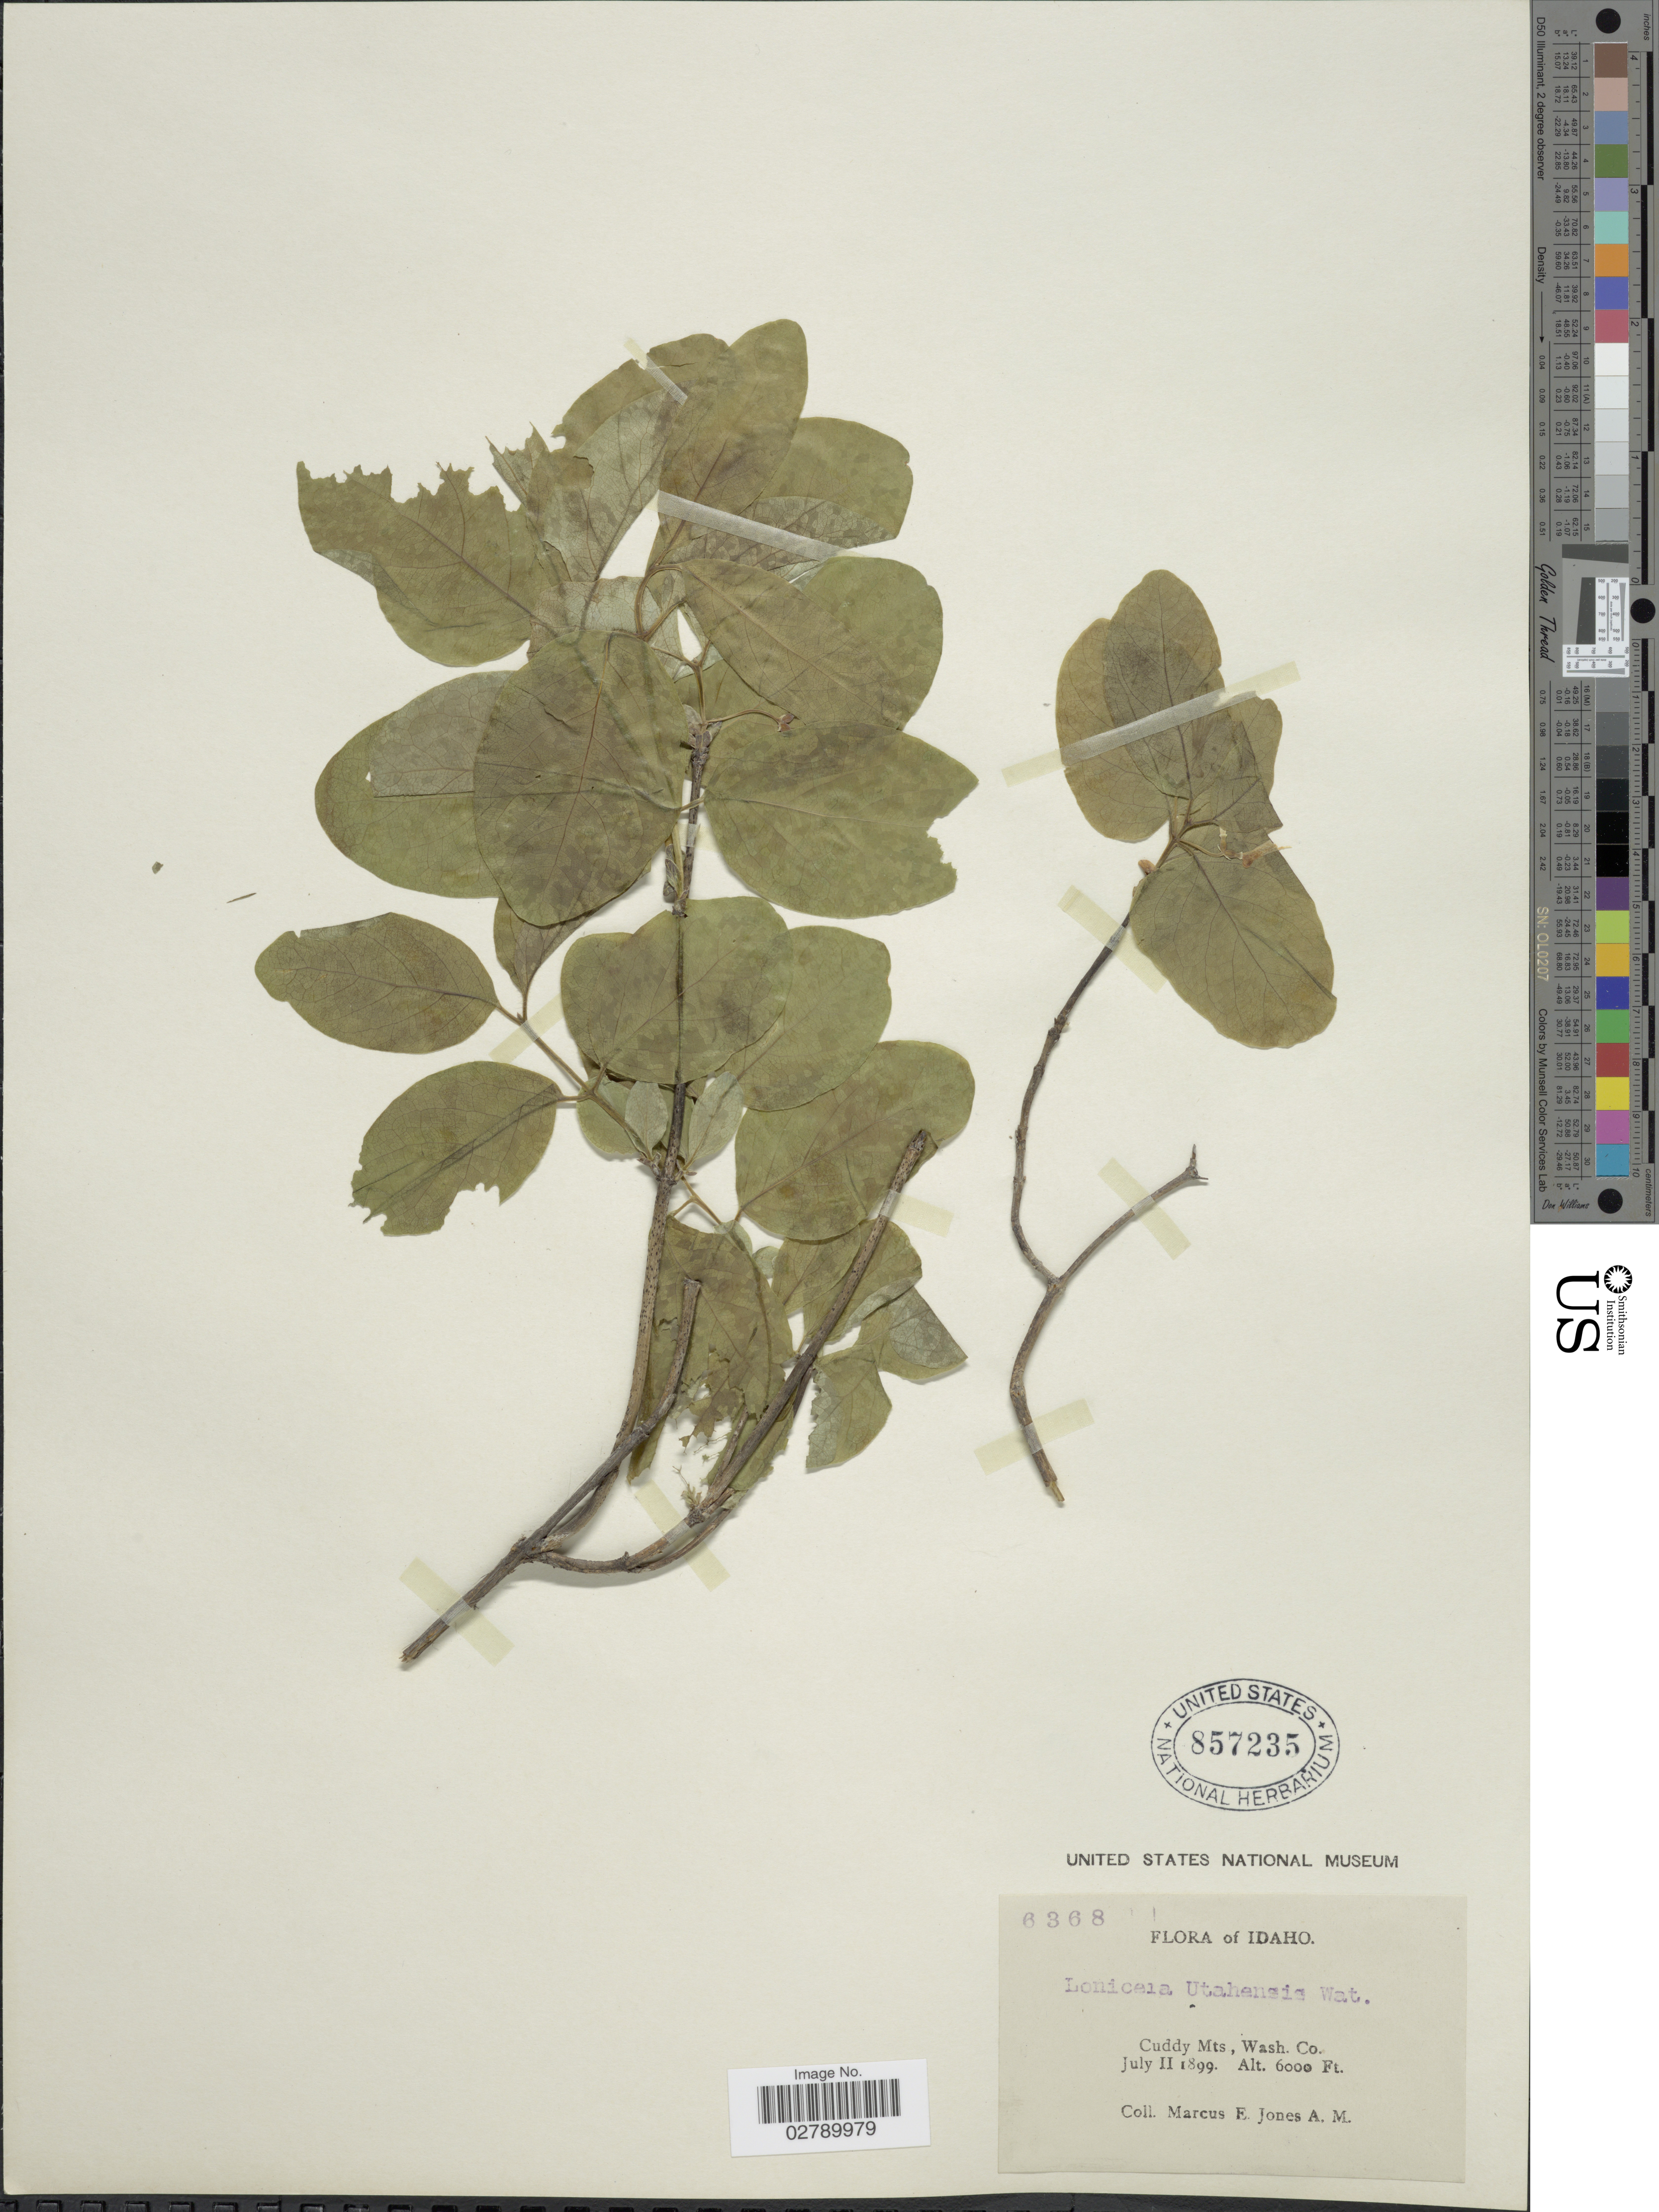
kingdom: Plantae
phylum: Tracheophyta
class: Magnoliopsida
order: Dipsacales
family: Caprifoliaceae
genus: Lonicera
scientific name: Lonicera utahensis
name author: S. Watson in C. King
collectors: M. E. Jones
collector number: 6368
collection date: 1899-07-11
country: United States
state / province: Idaho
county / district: Washington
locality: Cuddy Mts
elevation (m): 1829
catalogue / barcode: US 857235